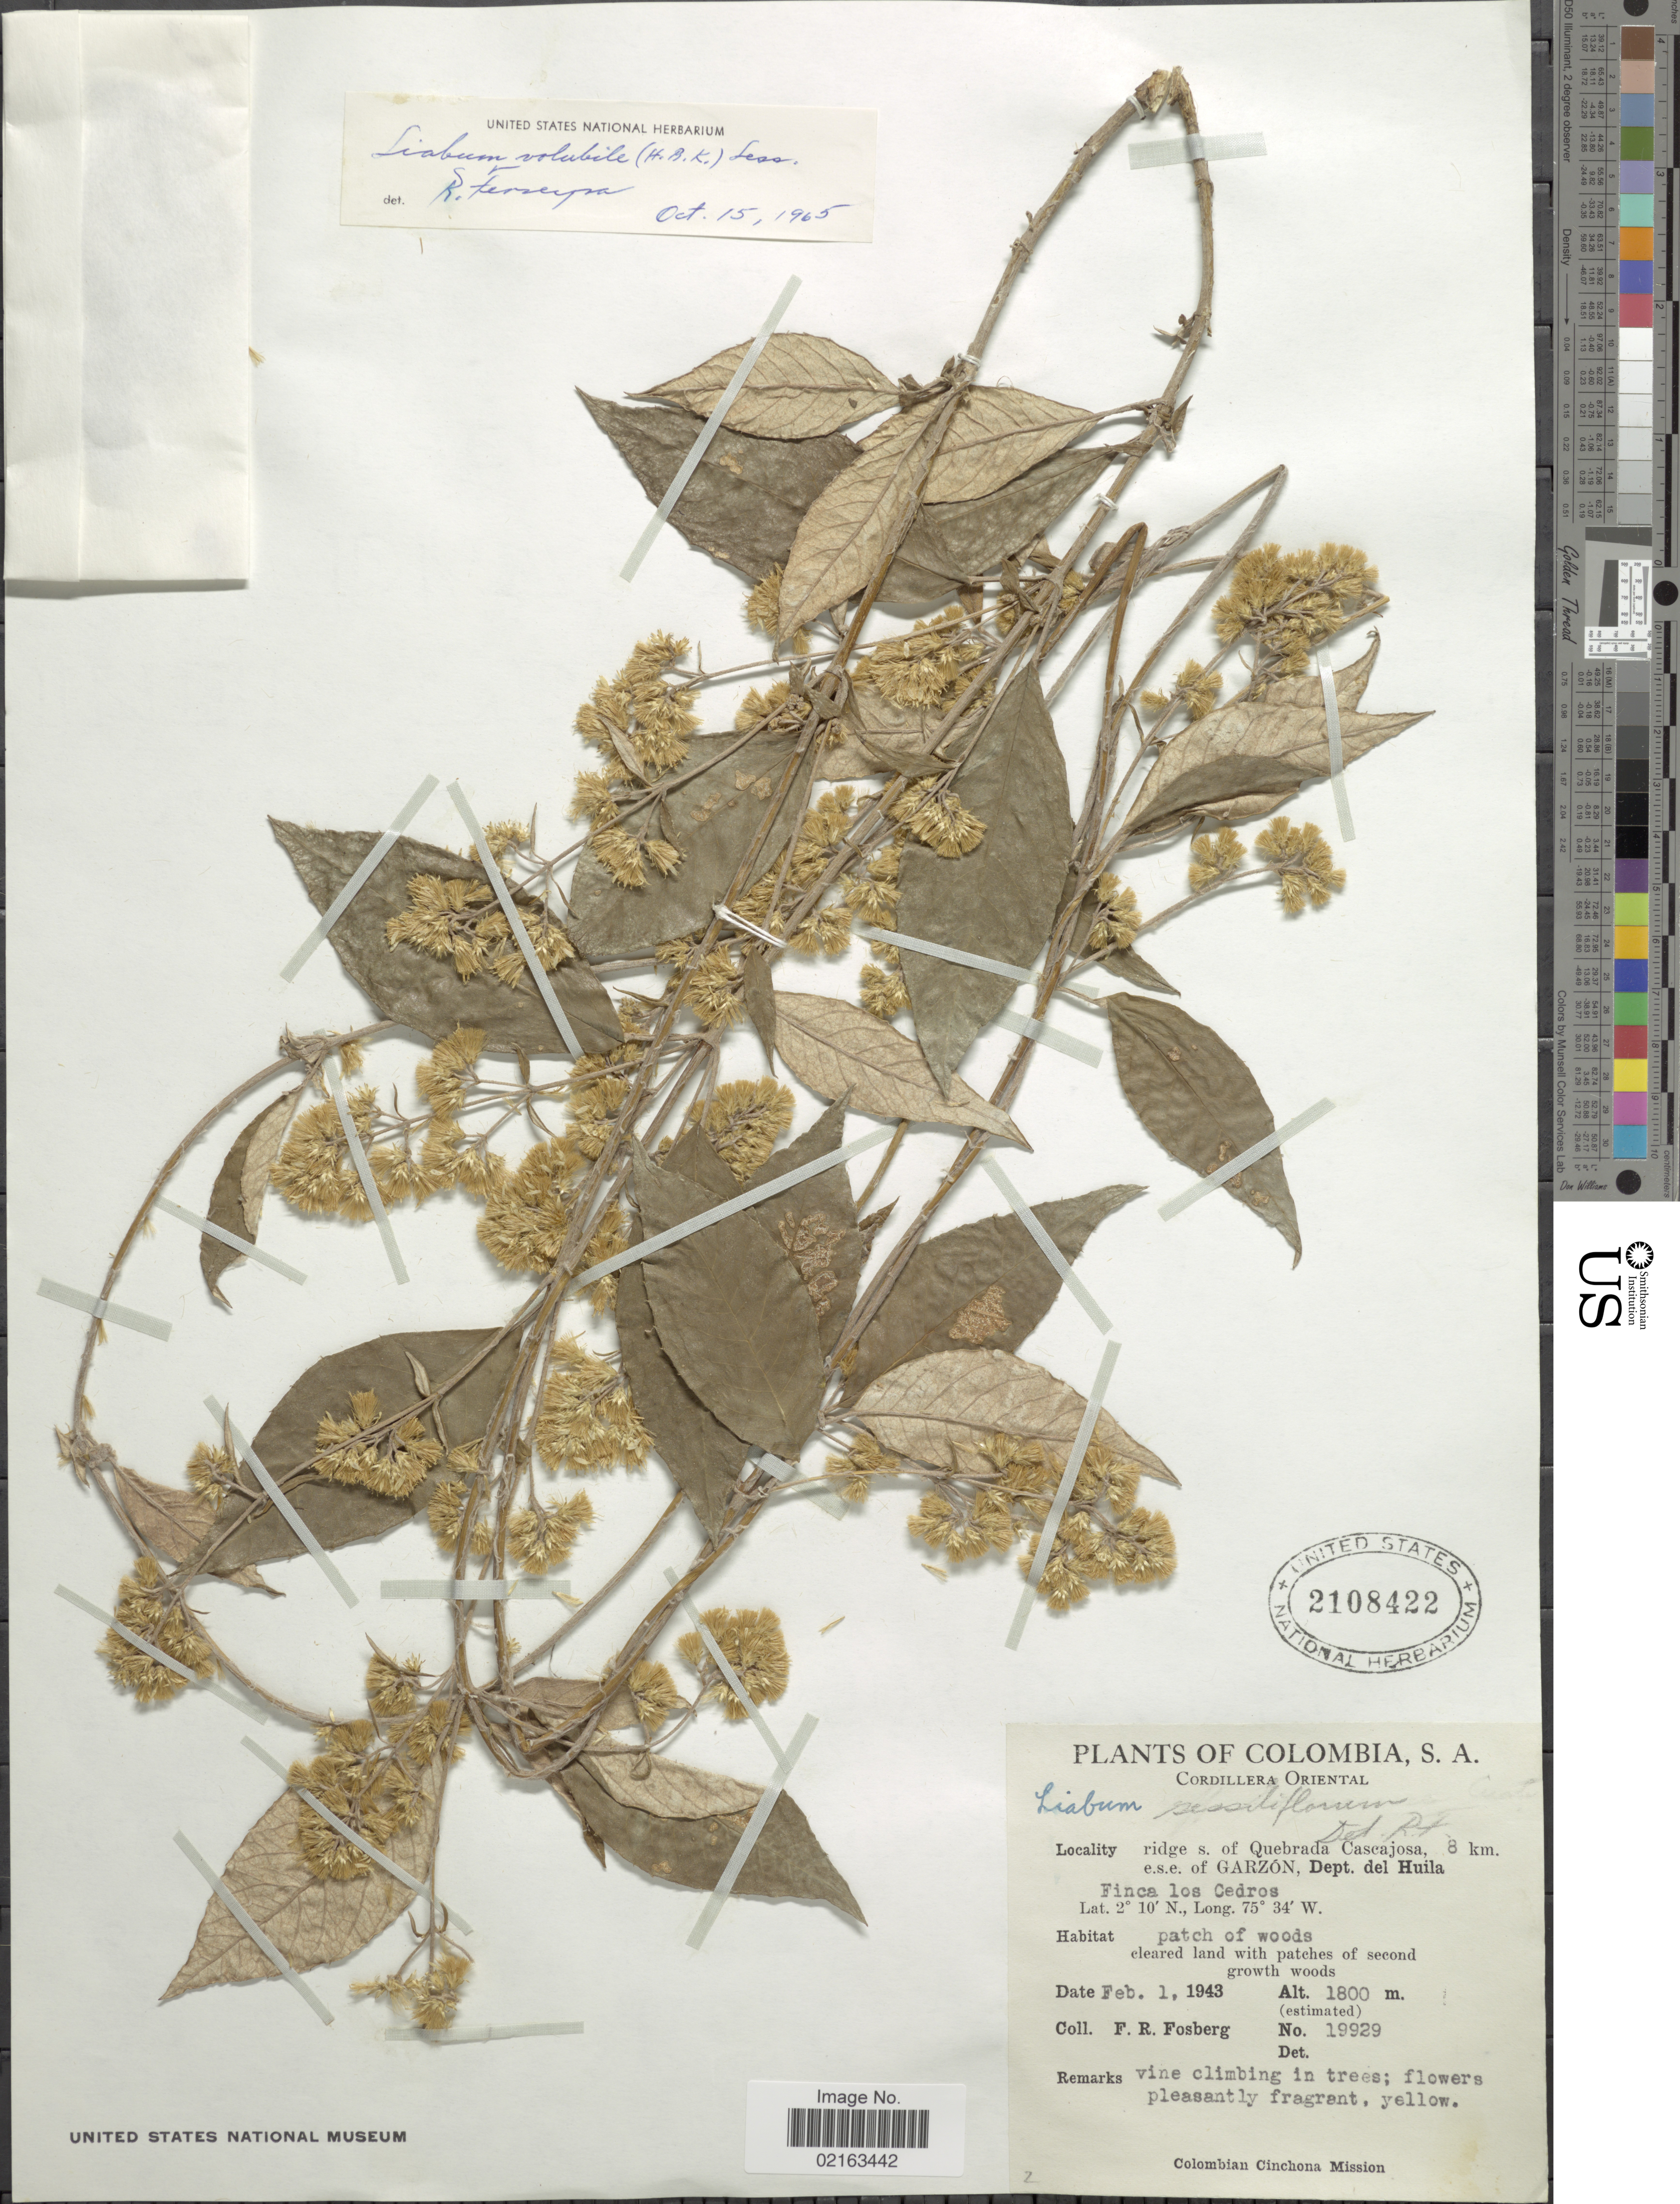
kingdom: Plantae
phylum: Tracheophyta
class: Magnoliopsida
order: Asterales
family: Asteraceae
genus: Oligactis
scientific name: Oligactis volubilis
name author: (Kunth) Cass.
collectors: F. R. Fosberg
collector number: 19929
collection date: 1943-02-01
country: Colombia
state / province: Huila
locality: Cordillera Oriental. Ridge s. of Quebrada Cascajosa, 8 km. e.s.e. of Garzón, Dept. del Huila. Finca los Cedros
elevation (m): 1800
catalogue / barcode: US 2108422